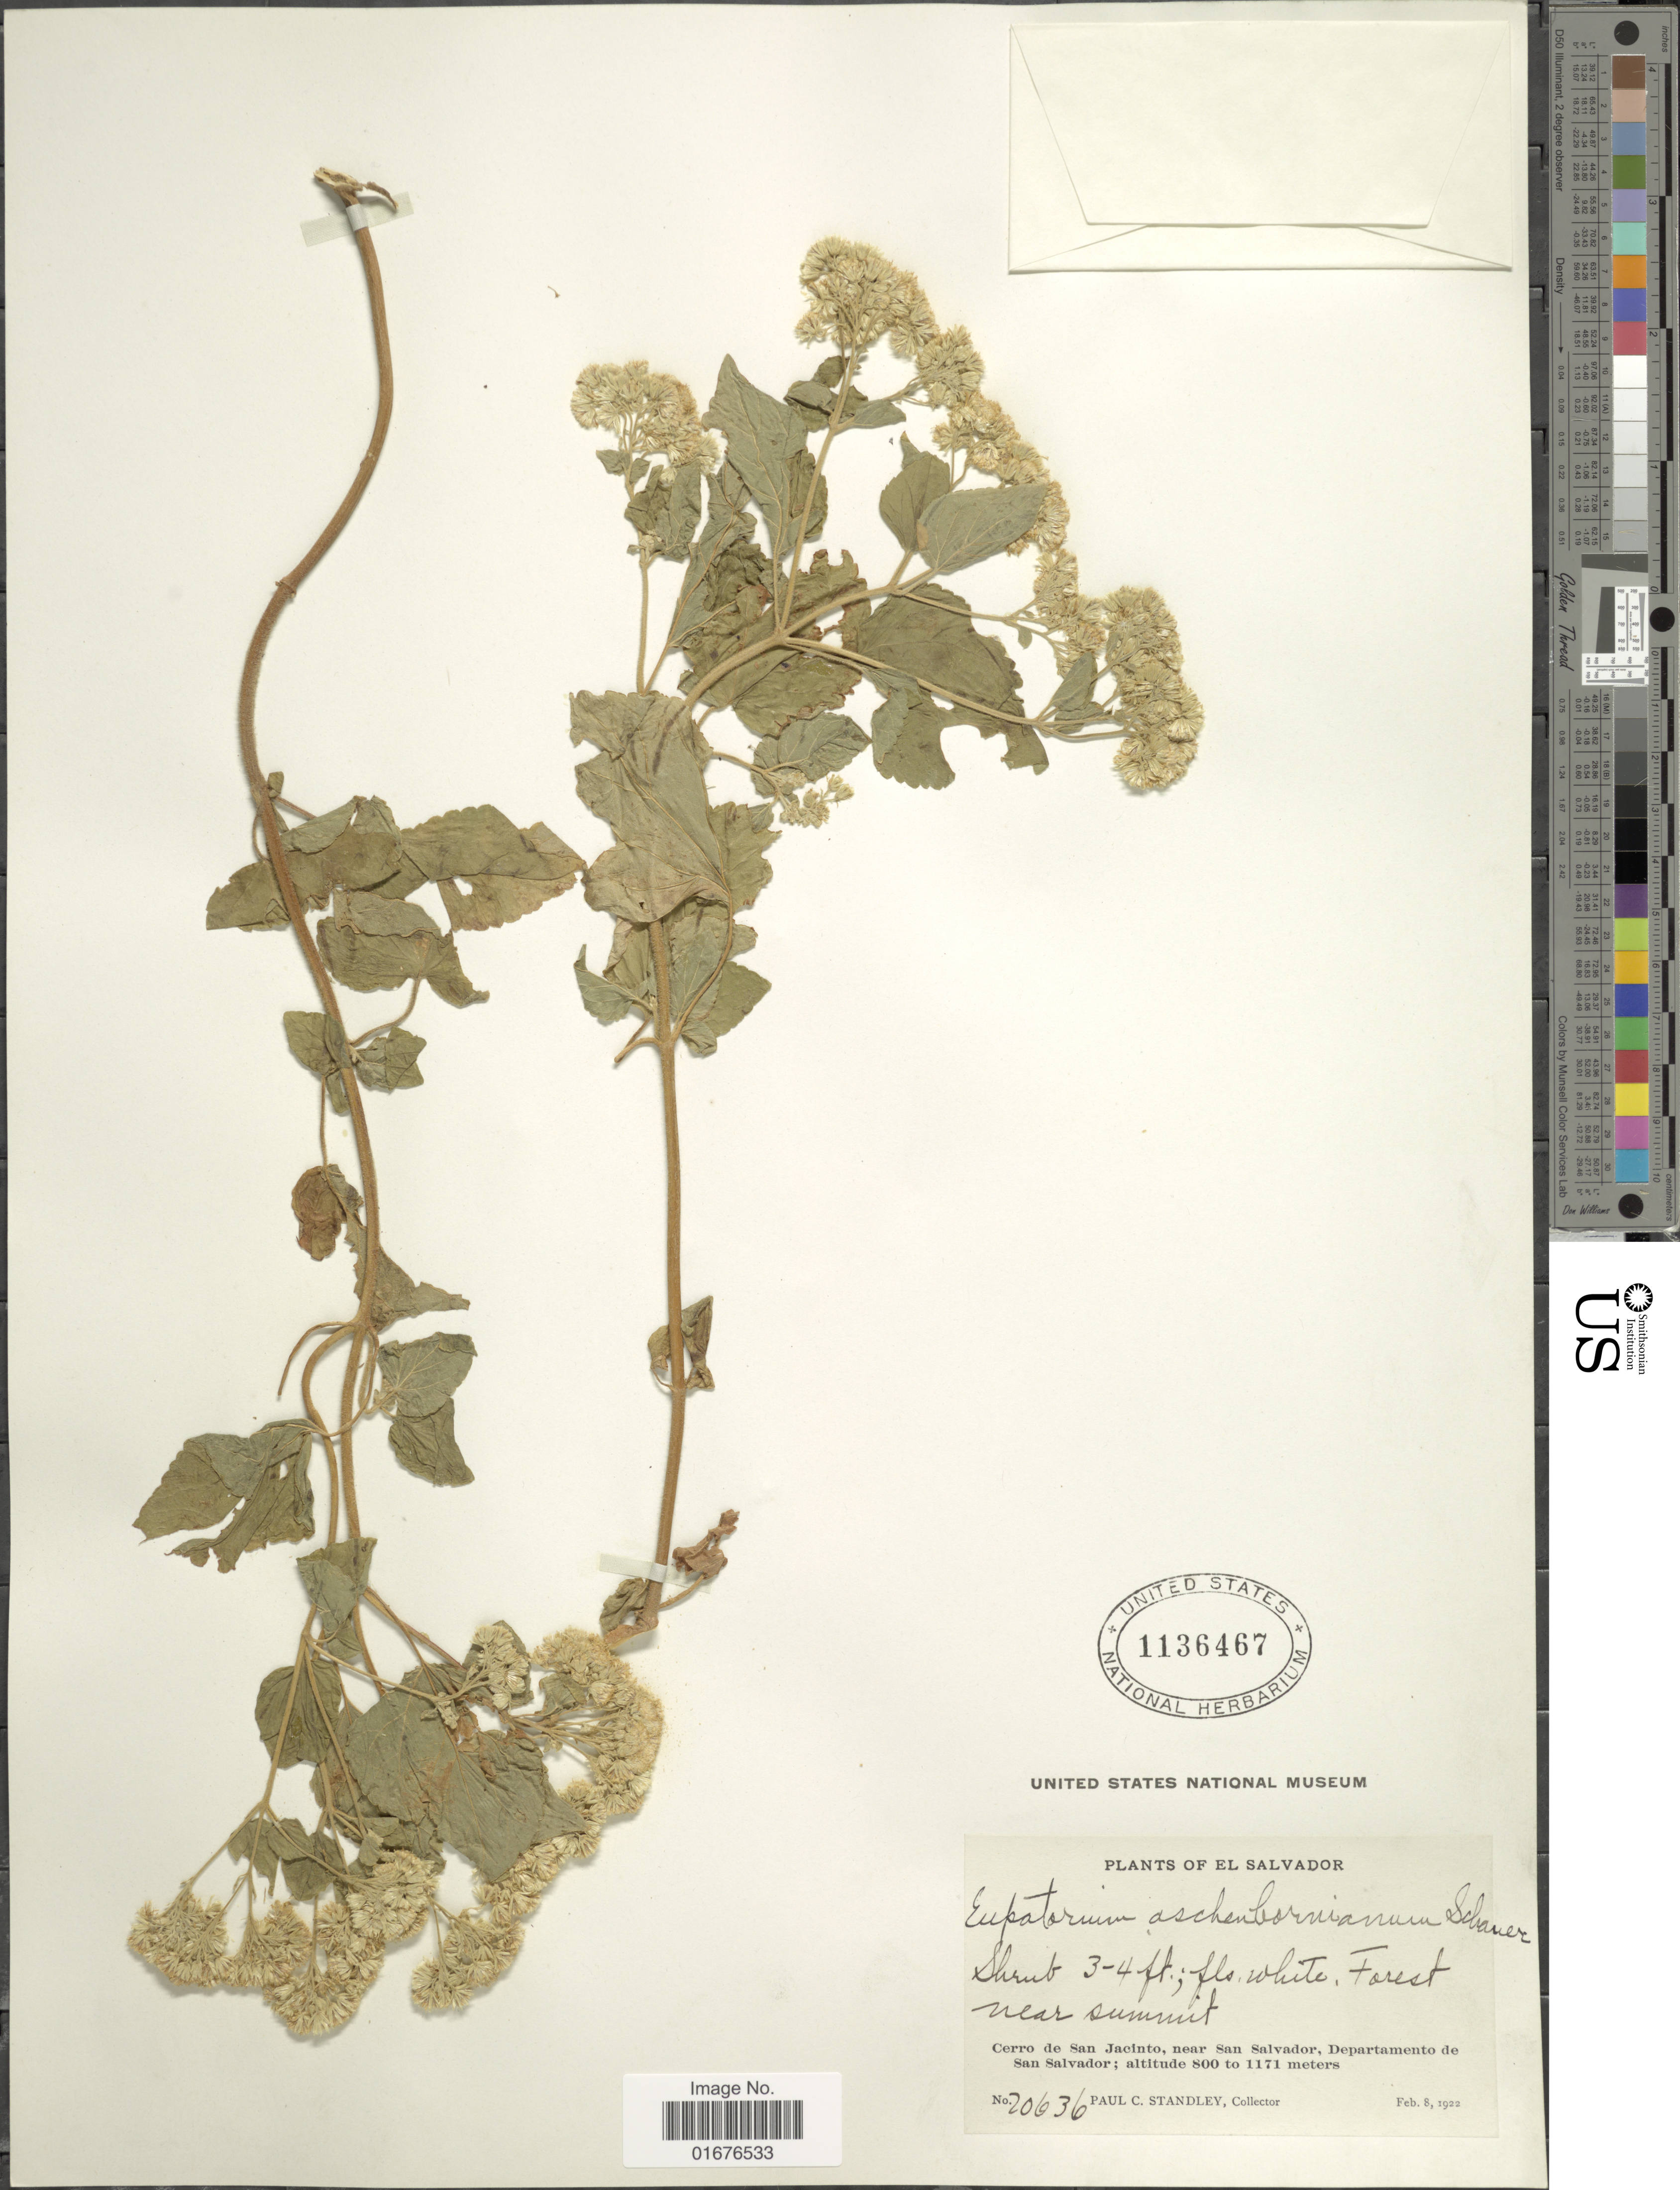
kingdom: Plantae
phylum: Tracheophyta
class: Magnoliopsida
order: Asterales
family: Asteraceae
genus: Ageratina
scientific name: Ageratina pichinchensis var. bustamenta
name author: (DC.) R.M. King & H. Rob.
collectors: P. C. Standley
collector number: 20636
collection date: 1922-02-08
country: El Salvador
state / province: San Salvador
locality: Forest near summit, Cerro de San Jancito, near San Salvador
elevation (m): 800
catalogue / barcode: US 1136467